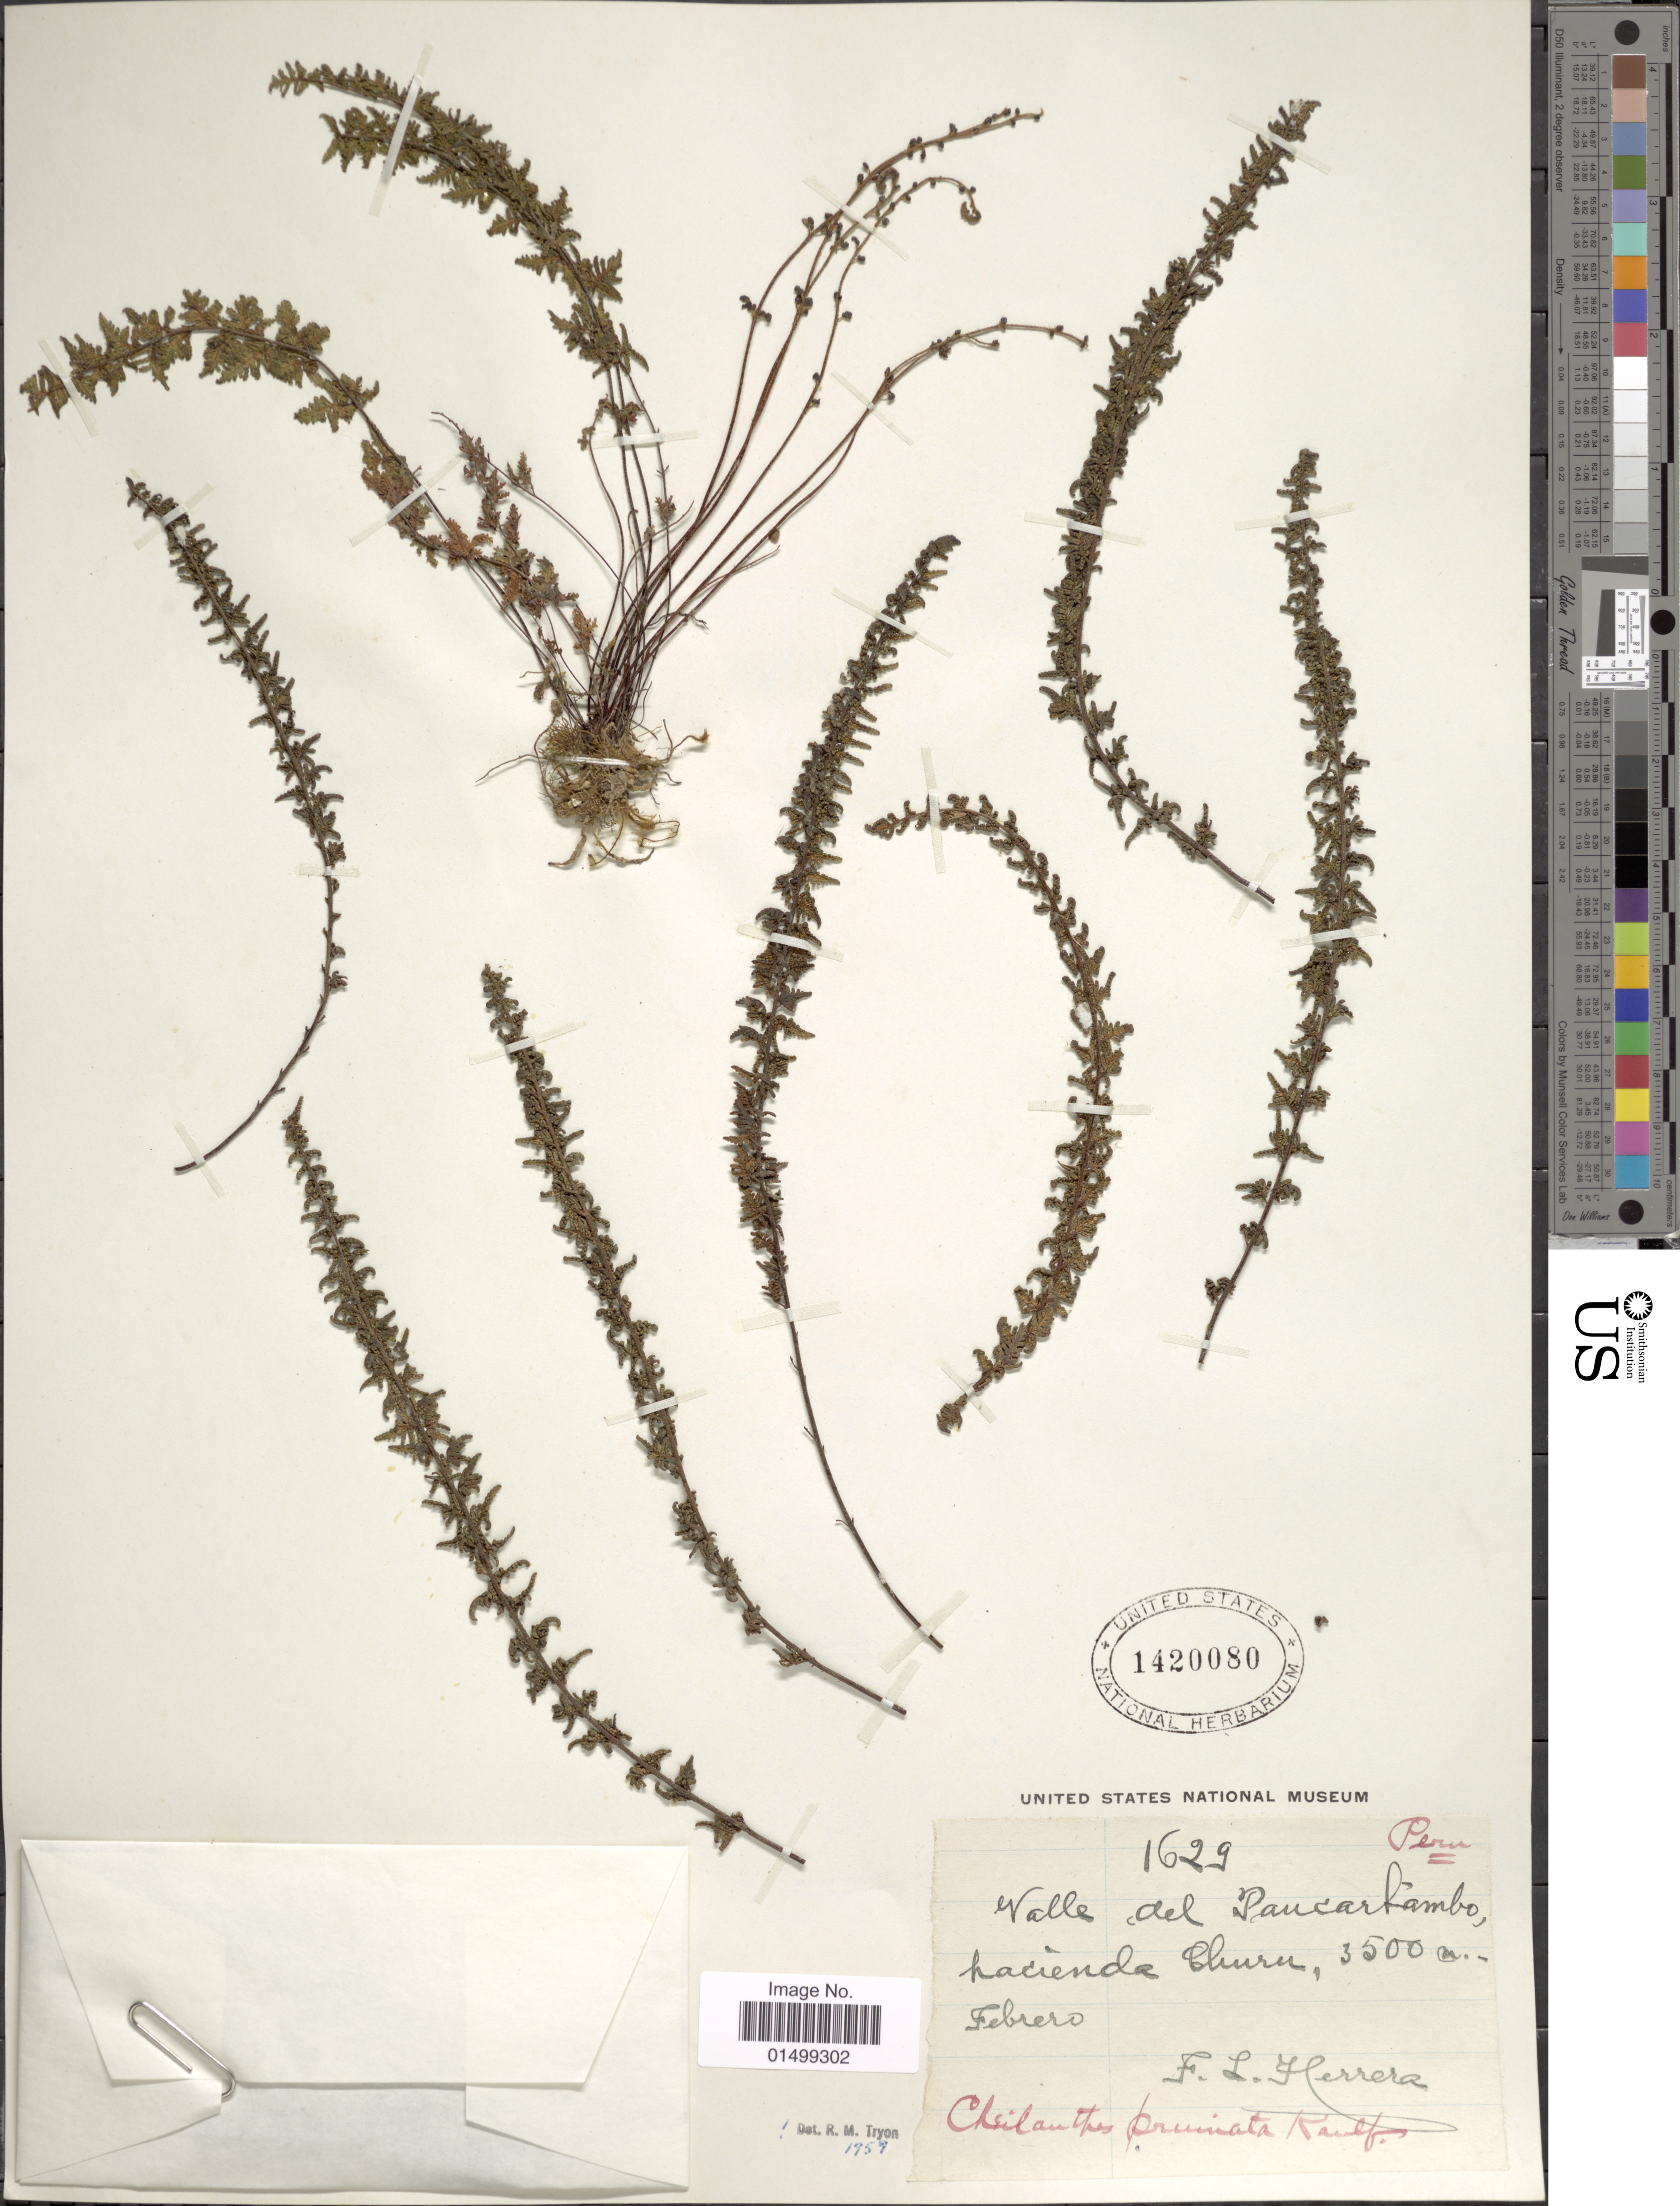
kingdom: Plantae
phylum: Tracheophyta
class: Polypodiopsida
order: Polypodiales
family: Pteridaceae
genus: Cheilanthes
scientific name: Cheilanthes pruinata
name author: Kaulf.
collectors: F. L. Herrera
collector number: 1629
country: Peru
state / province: Cusco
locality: Valle de Paucartambo, Hacienda Churu.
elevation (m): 3500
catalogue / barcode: US 1420080